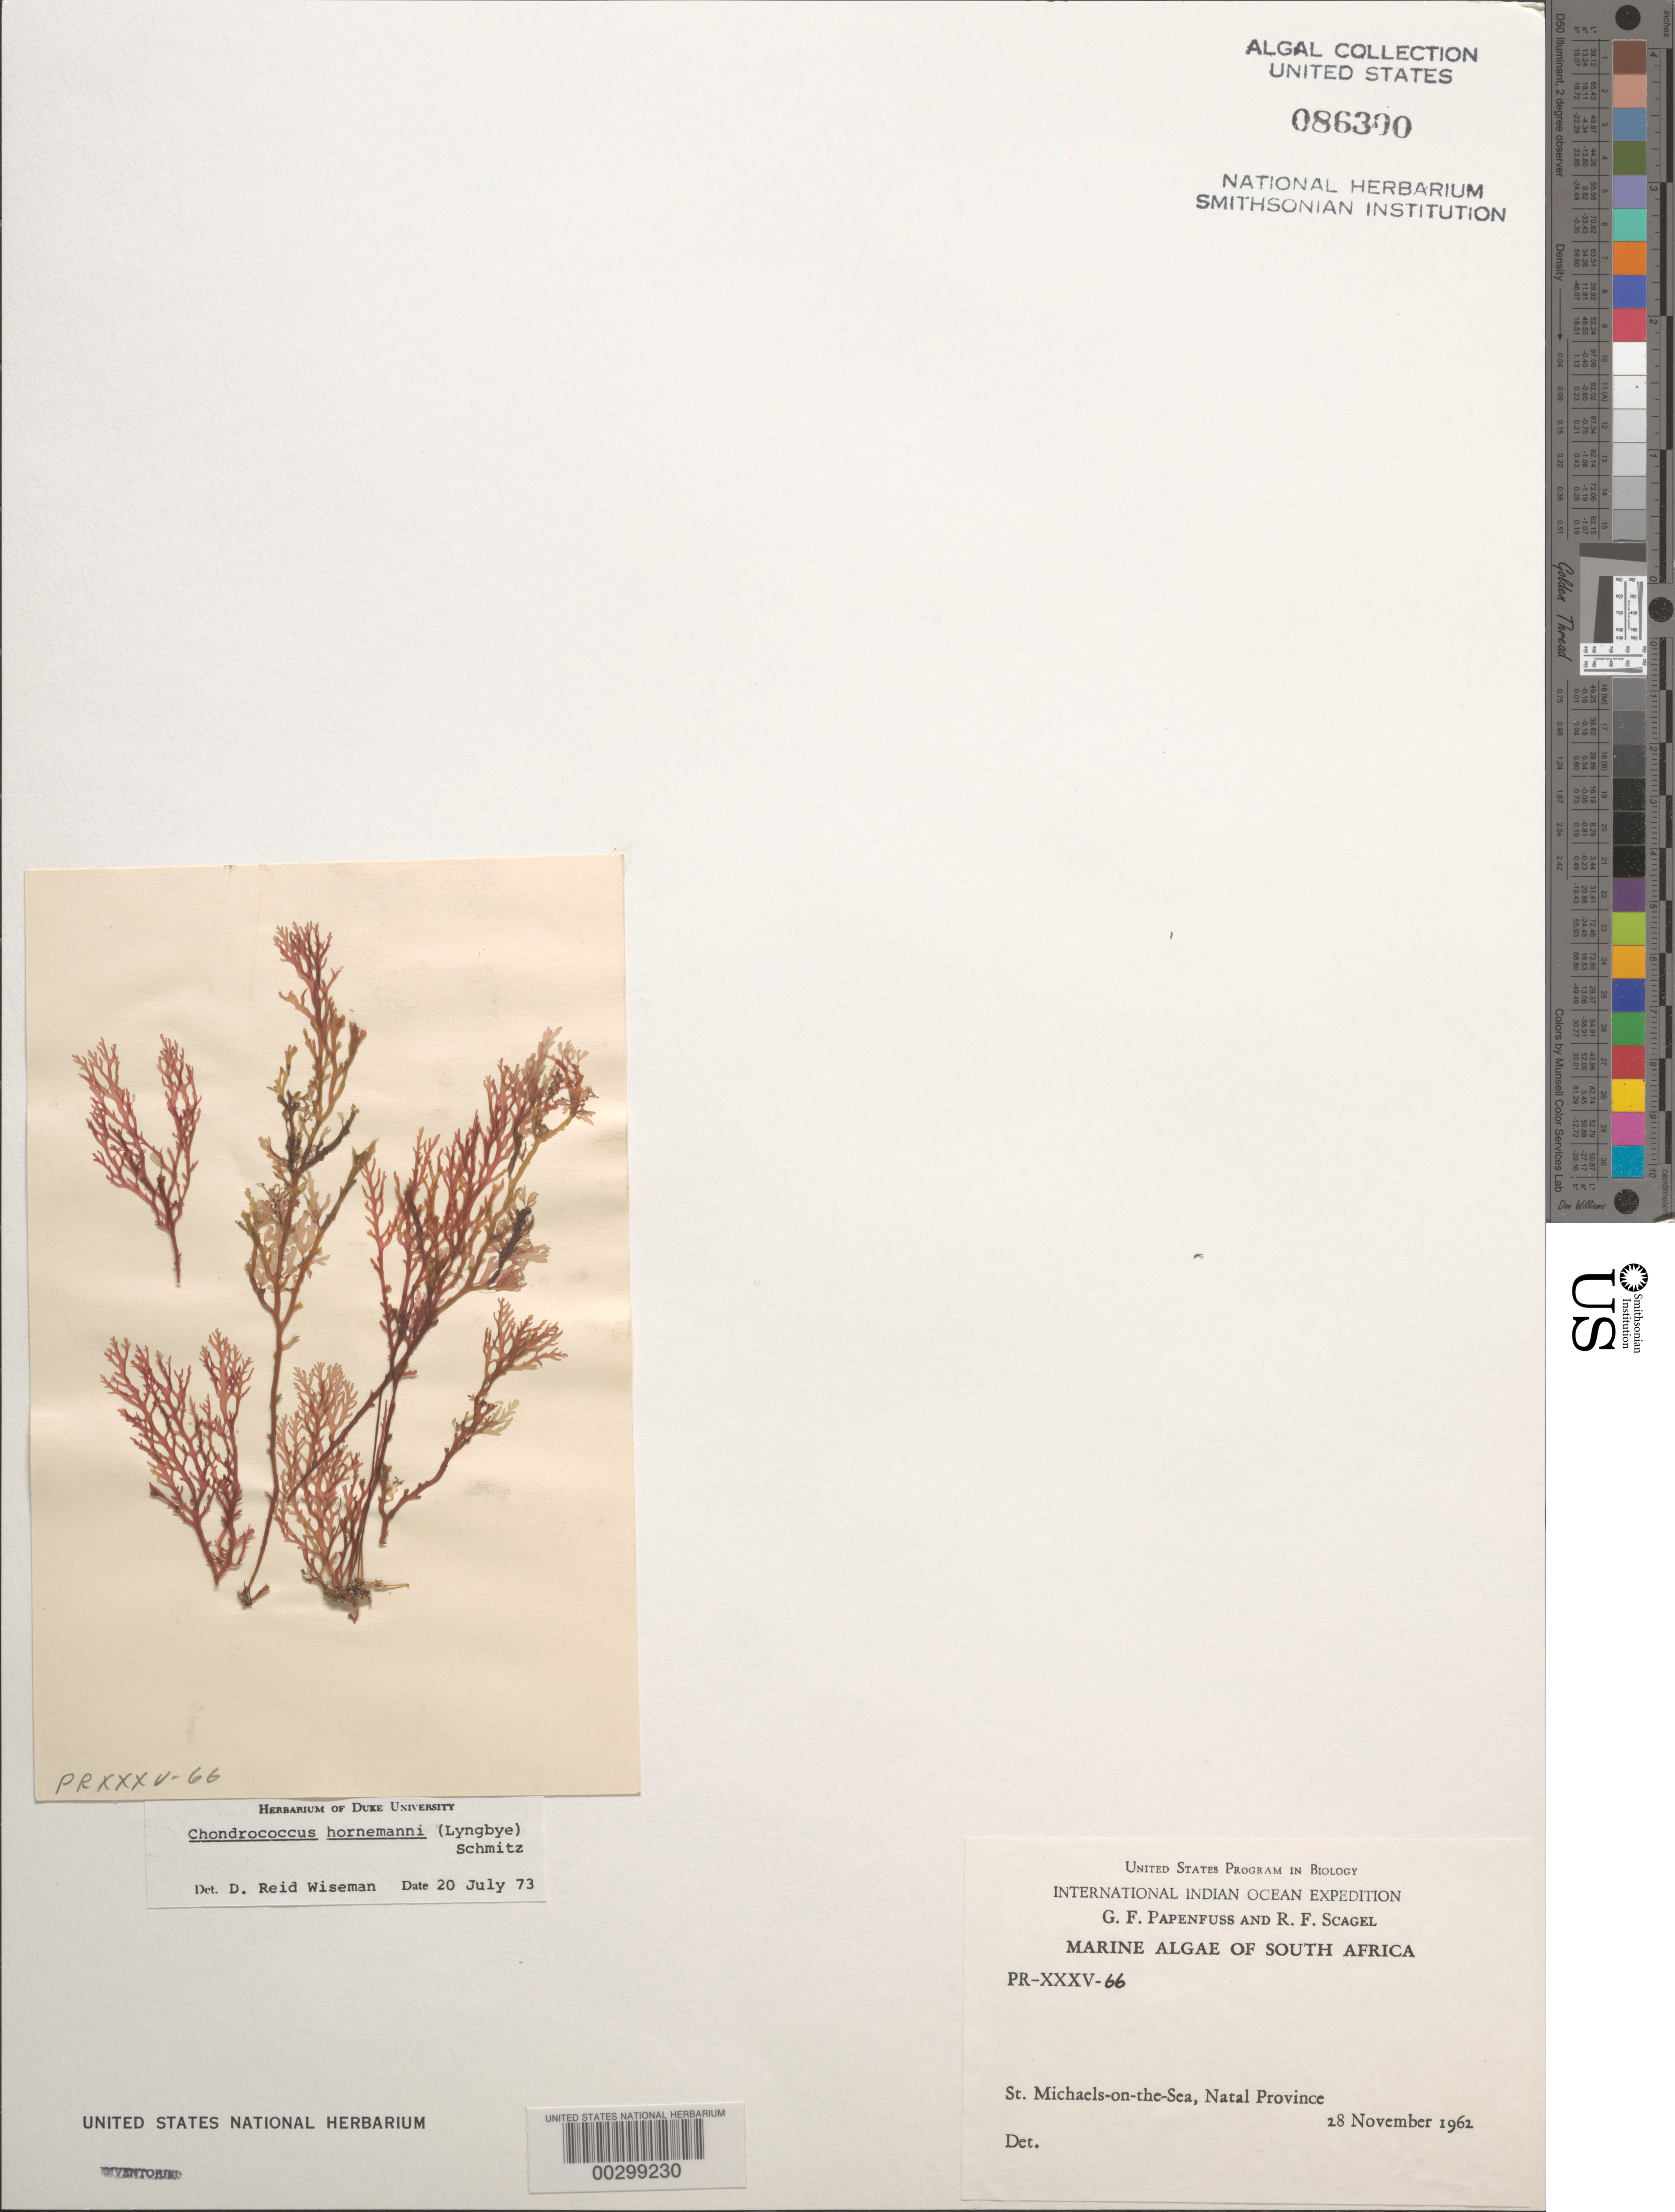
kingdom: Plantae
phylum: Rhodophyta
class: Florideophyceae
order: Gigartinales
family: Rhizophyllidaceae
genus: Portieria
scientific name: Portieria hornemannii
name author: (Lyngbye) P.C. Silva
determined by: Algae name updating Project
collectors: G. Papenfuss & R. F. Scagel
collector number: PR-XXXV-66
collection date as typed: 28 Nov 1962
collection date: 1962-11-28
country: South Africa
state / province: KwaZulu-Natal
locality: St. Michaels-on-the-Sea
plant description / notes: International Indian Ocean Expedition, 1962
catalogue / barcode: US 86300